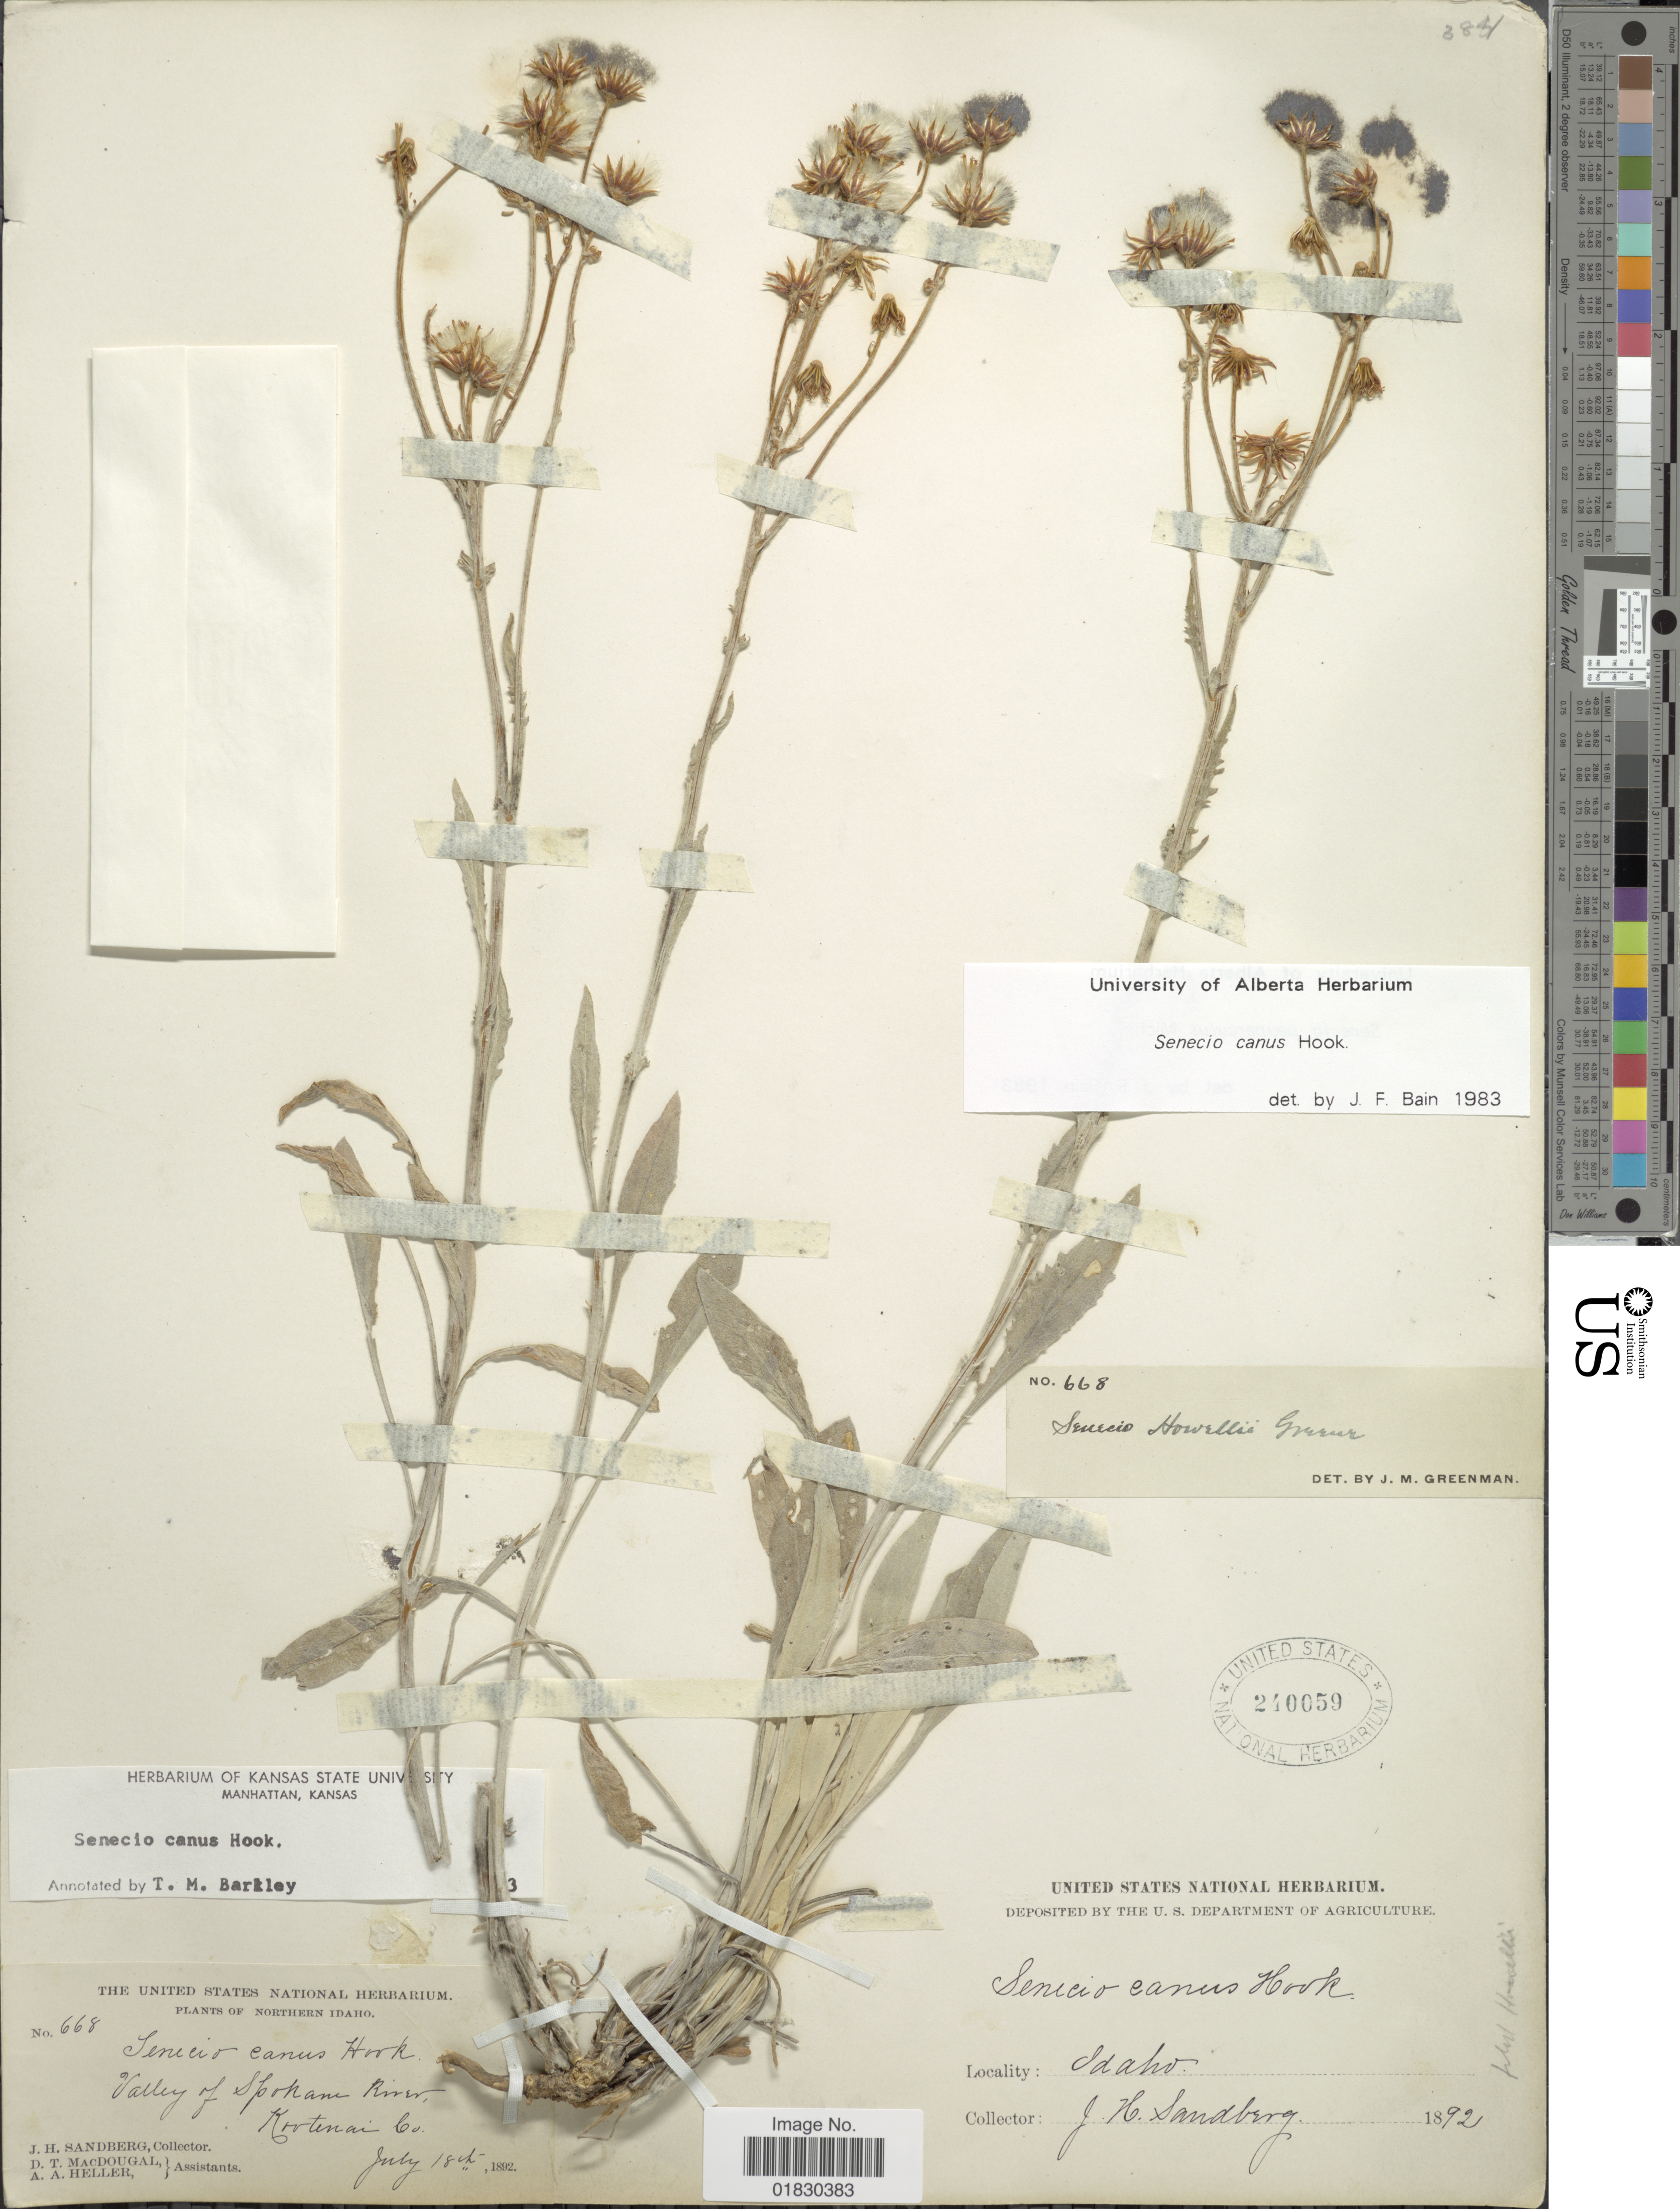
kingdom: Plantae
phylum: Tracheophyta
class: Magnoliopsida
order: Asterales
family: Asteraceae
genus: Packera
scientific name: Packera cana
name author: (Hook.) W.A. Weber & Á. Löve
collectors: J. H. Sandberg, D. T. MacDougal & A. A. Heller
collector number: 668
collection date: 1892-07-18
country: United States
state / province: Idaho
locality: Valley of Spohane River, Kootenai Co., Northern Idaho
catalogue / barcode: US 240059